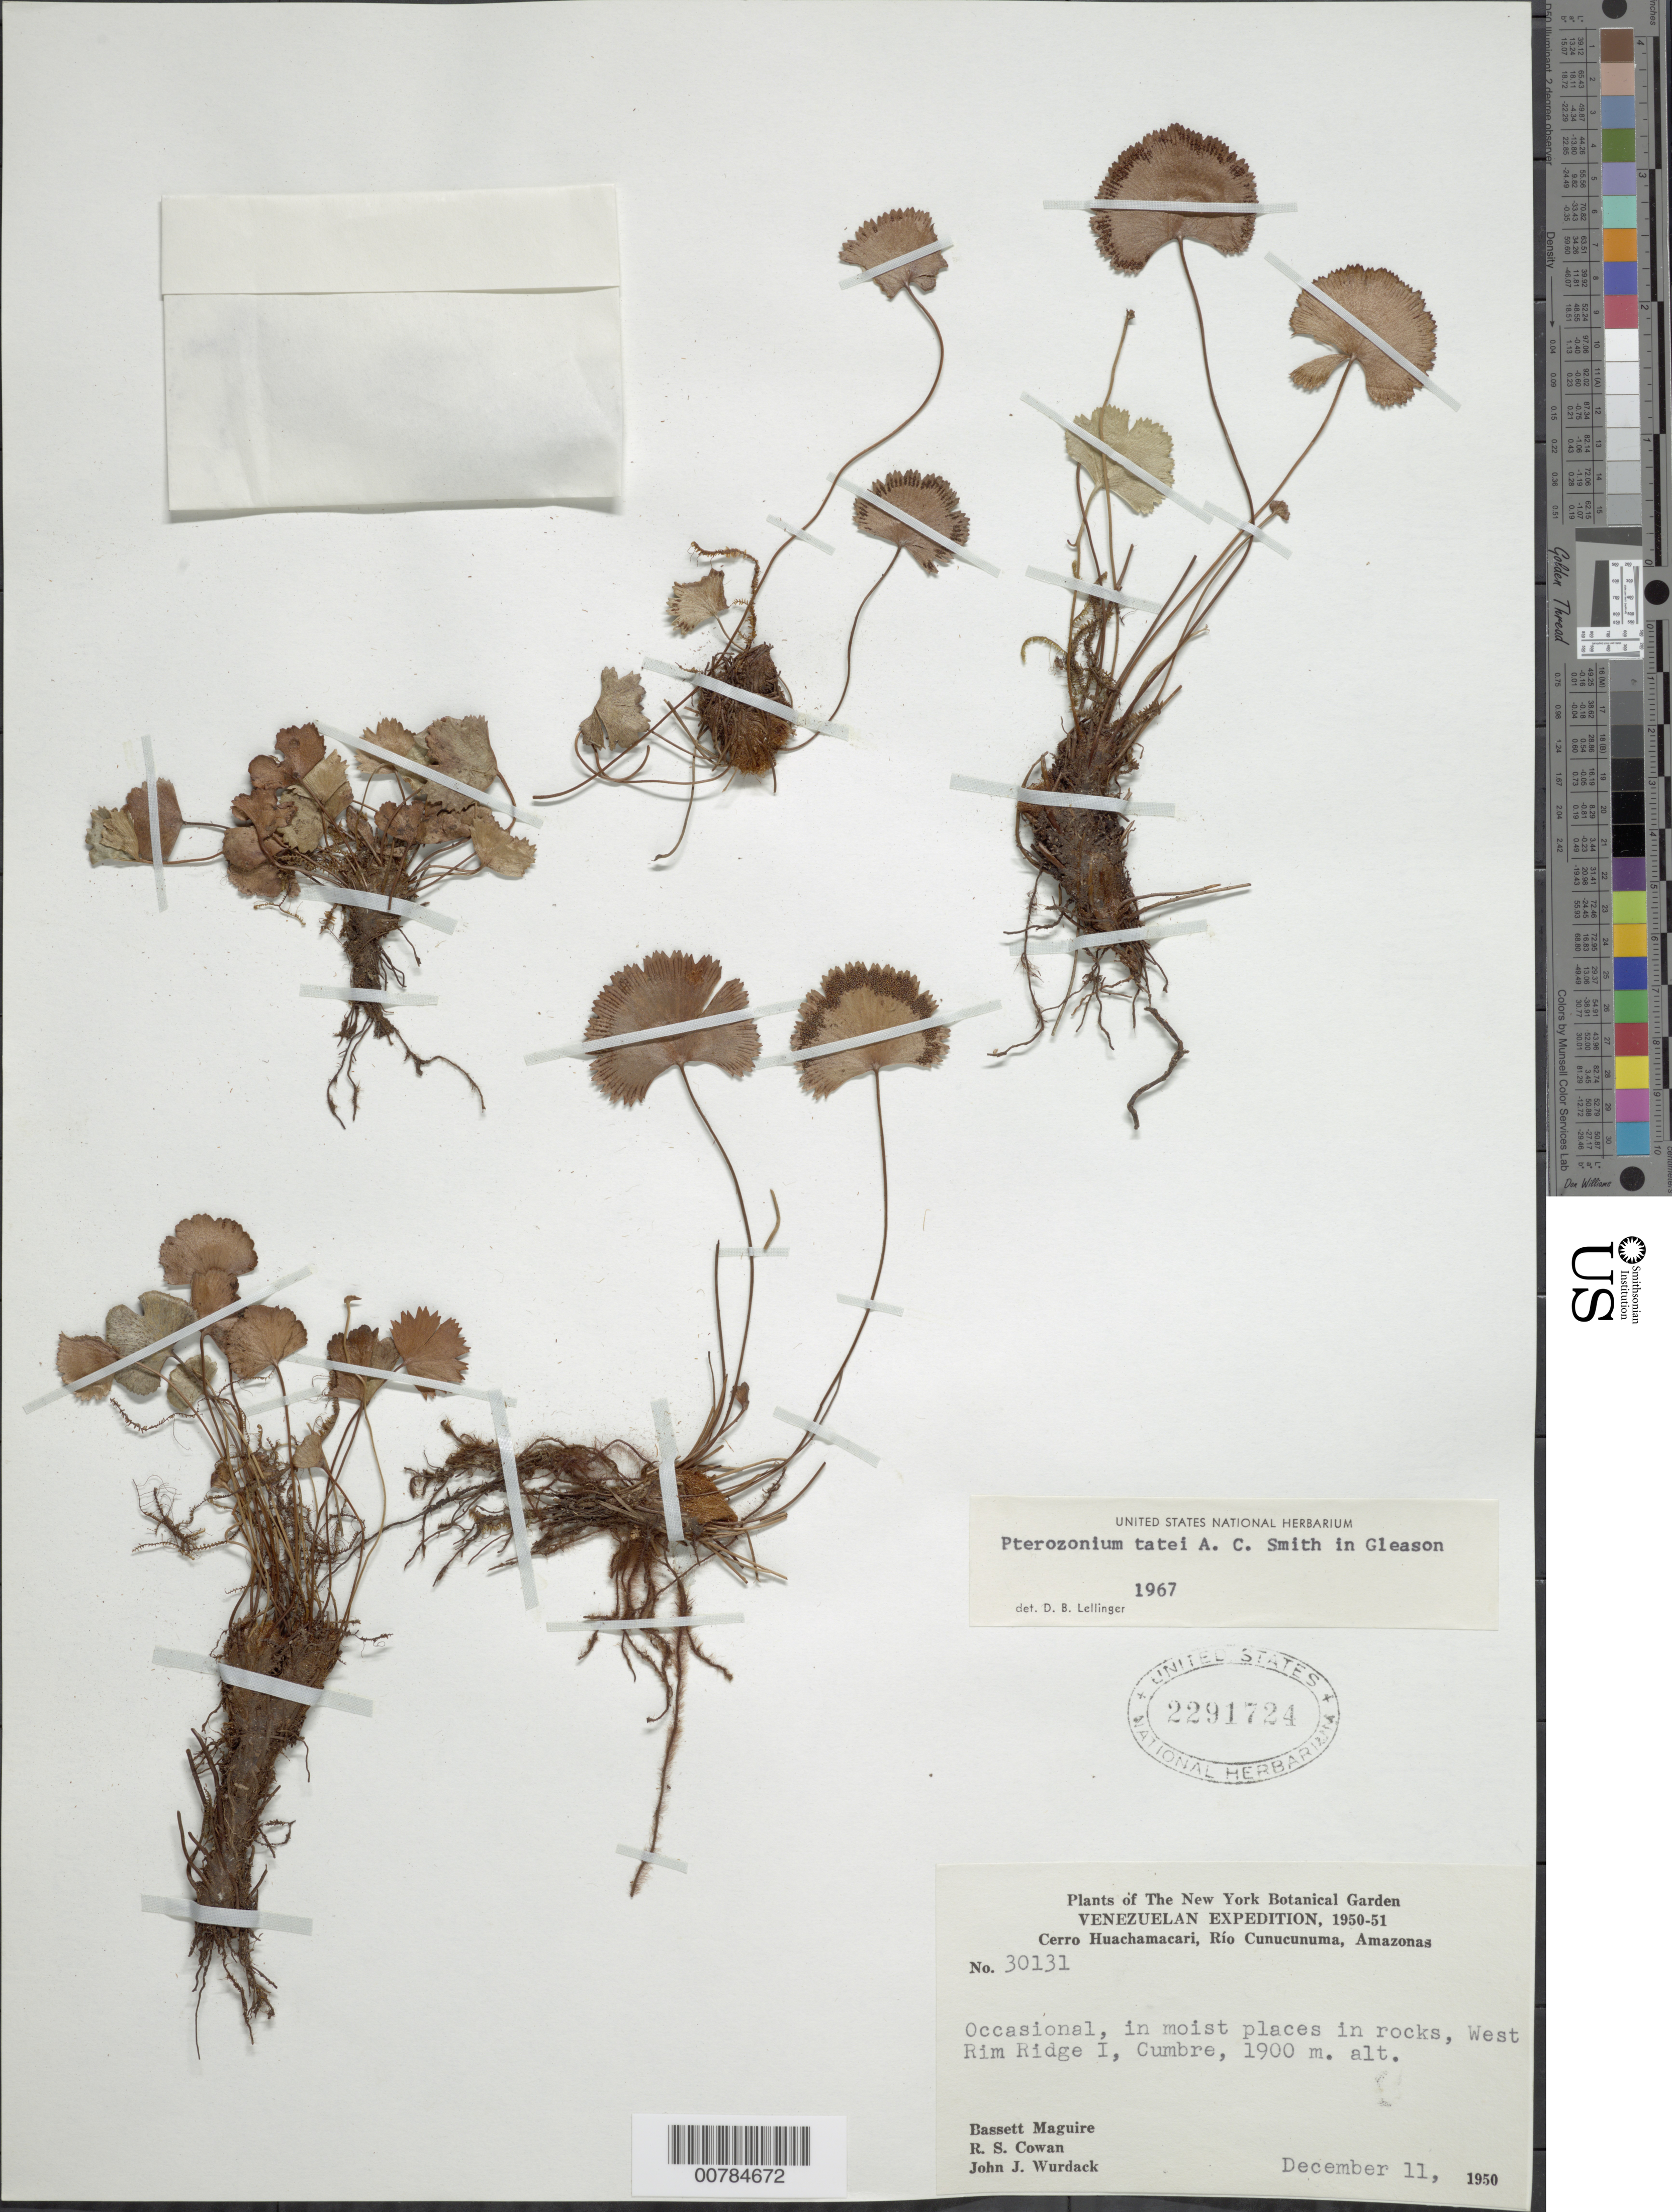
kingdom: Plantae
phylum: Tracheophyta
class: Polypodiopsida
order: Polypodiales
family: Pteridaceae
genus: Pterozonium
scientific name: Pterozonium tatei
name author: A.C. Sm.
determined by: Lellinger, David B., (BOT), Smithsonian Institution - National Museum of Natural History (UNITED STATES)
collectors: B. Maguire, R. S. Cowan & J. J. Wurdack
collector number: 30131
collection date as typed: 11-Dec-50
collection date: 1950-12-11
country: Venezuela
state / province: Amazonas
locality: Cerro Huachamacari, Río Cunucunuma, west rim Ridge I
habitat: Cumbre; in moist places in rocks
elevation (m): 1900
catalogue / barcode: US 2291724